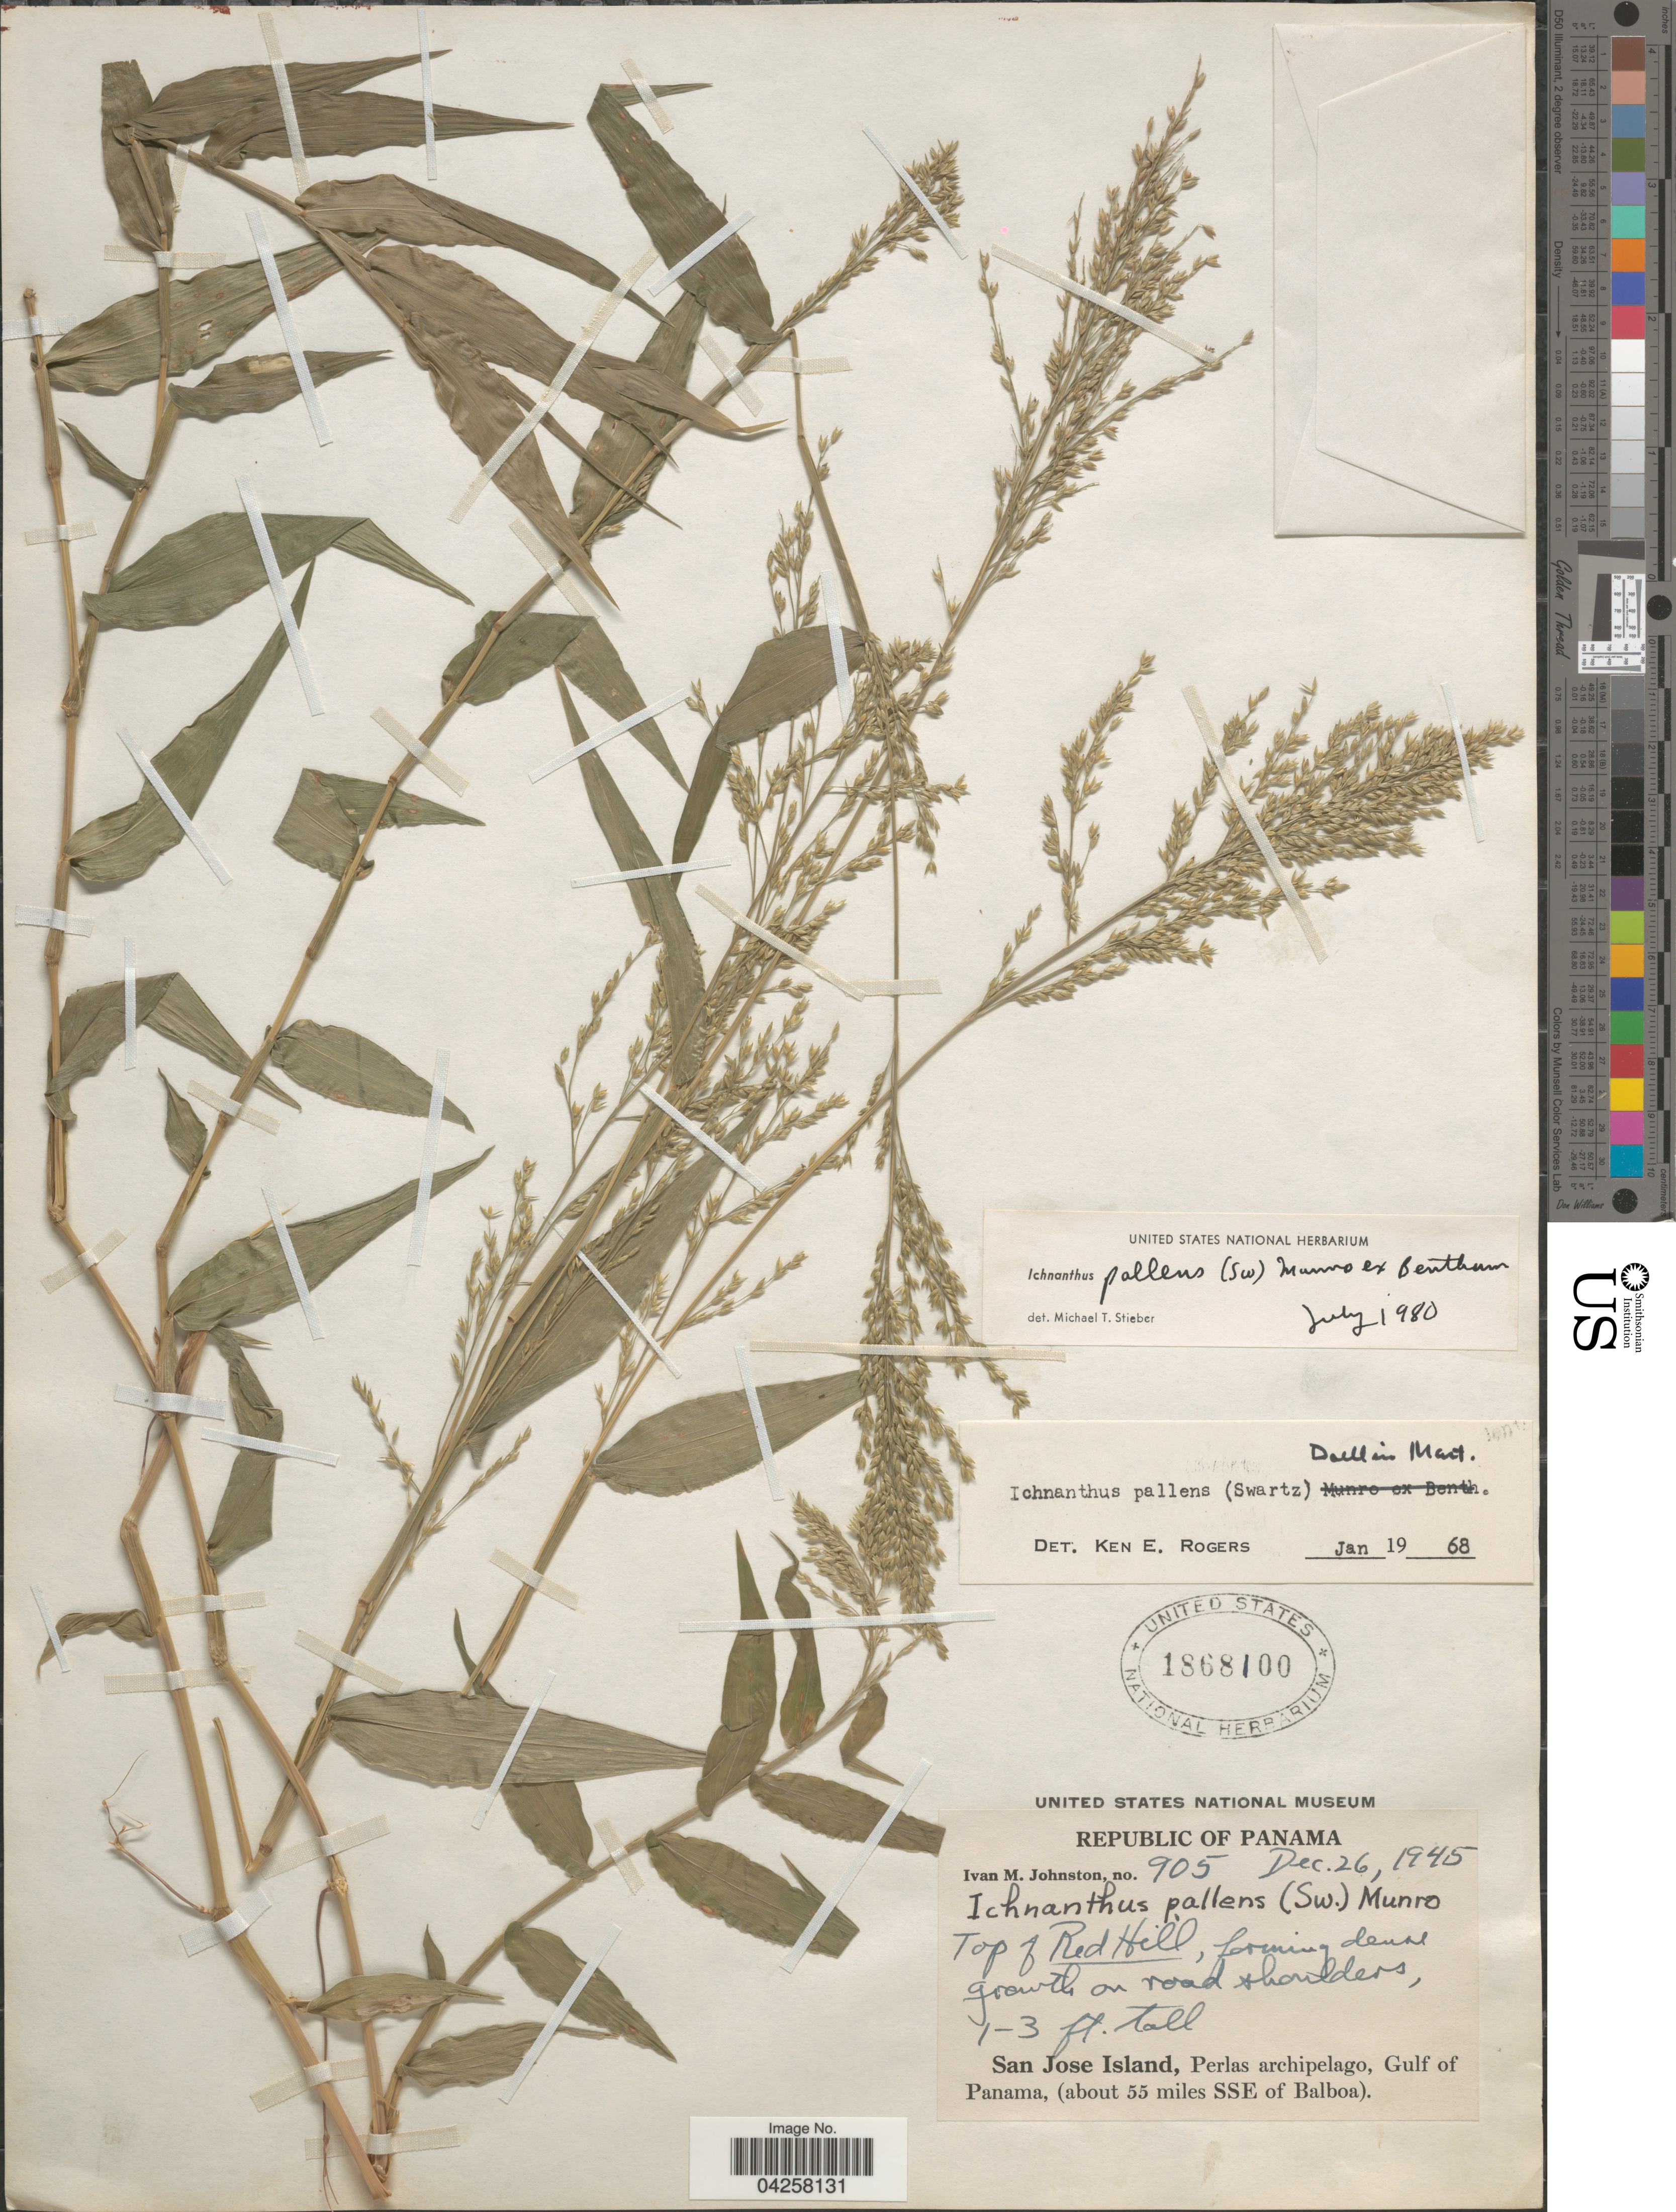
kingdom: Plantae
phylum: Tracheophyta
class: Liliopsida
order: Poales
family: Poaceae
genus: Ichnanthus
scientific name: Ichnanthus pallens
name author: (Sw.) Munro ex Benth.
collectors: I.M. Johnston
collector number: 905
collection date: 1945-12-26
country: Panama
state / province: Panamá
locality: Top of Red Hill. San Jose Island, Perlad archipelago, Gulf of Panama, (about 55 miles SSE of Balboa).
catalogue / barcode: US 1868100